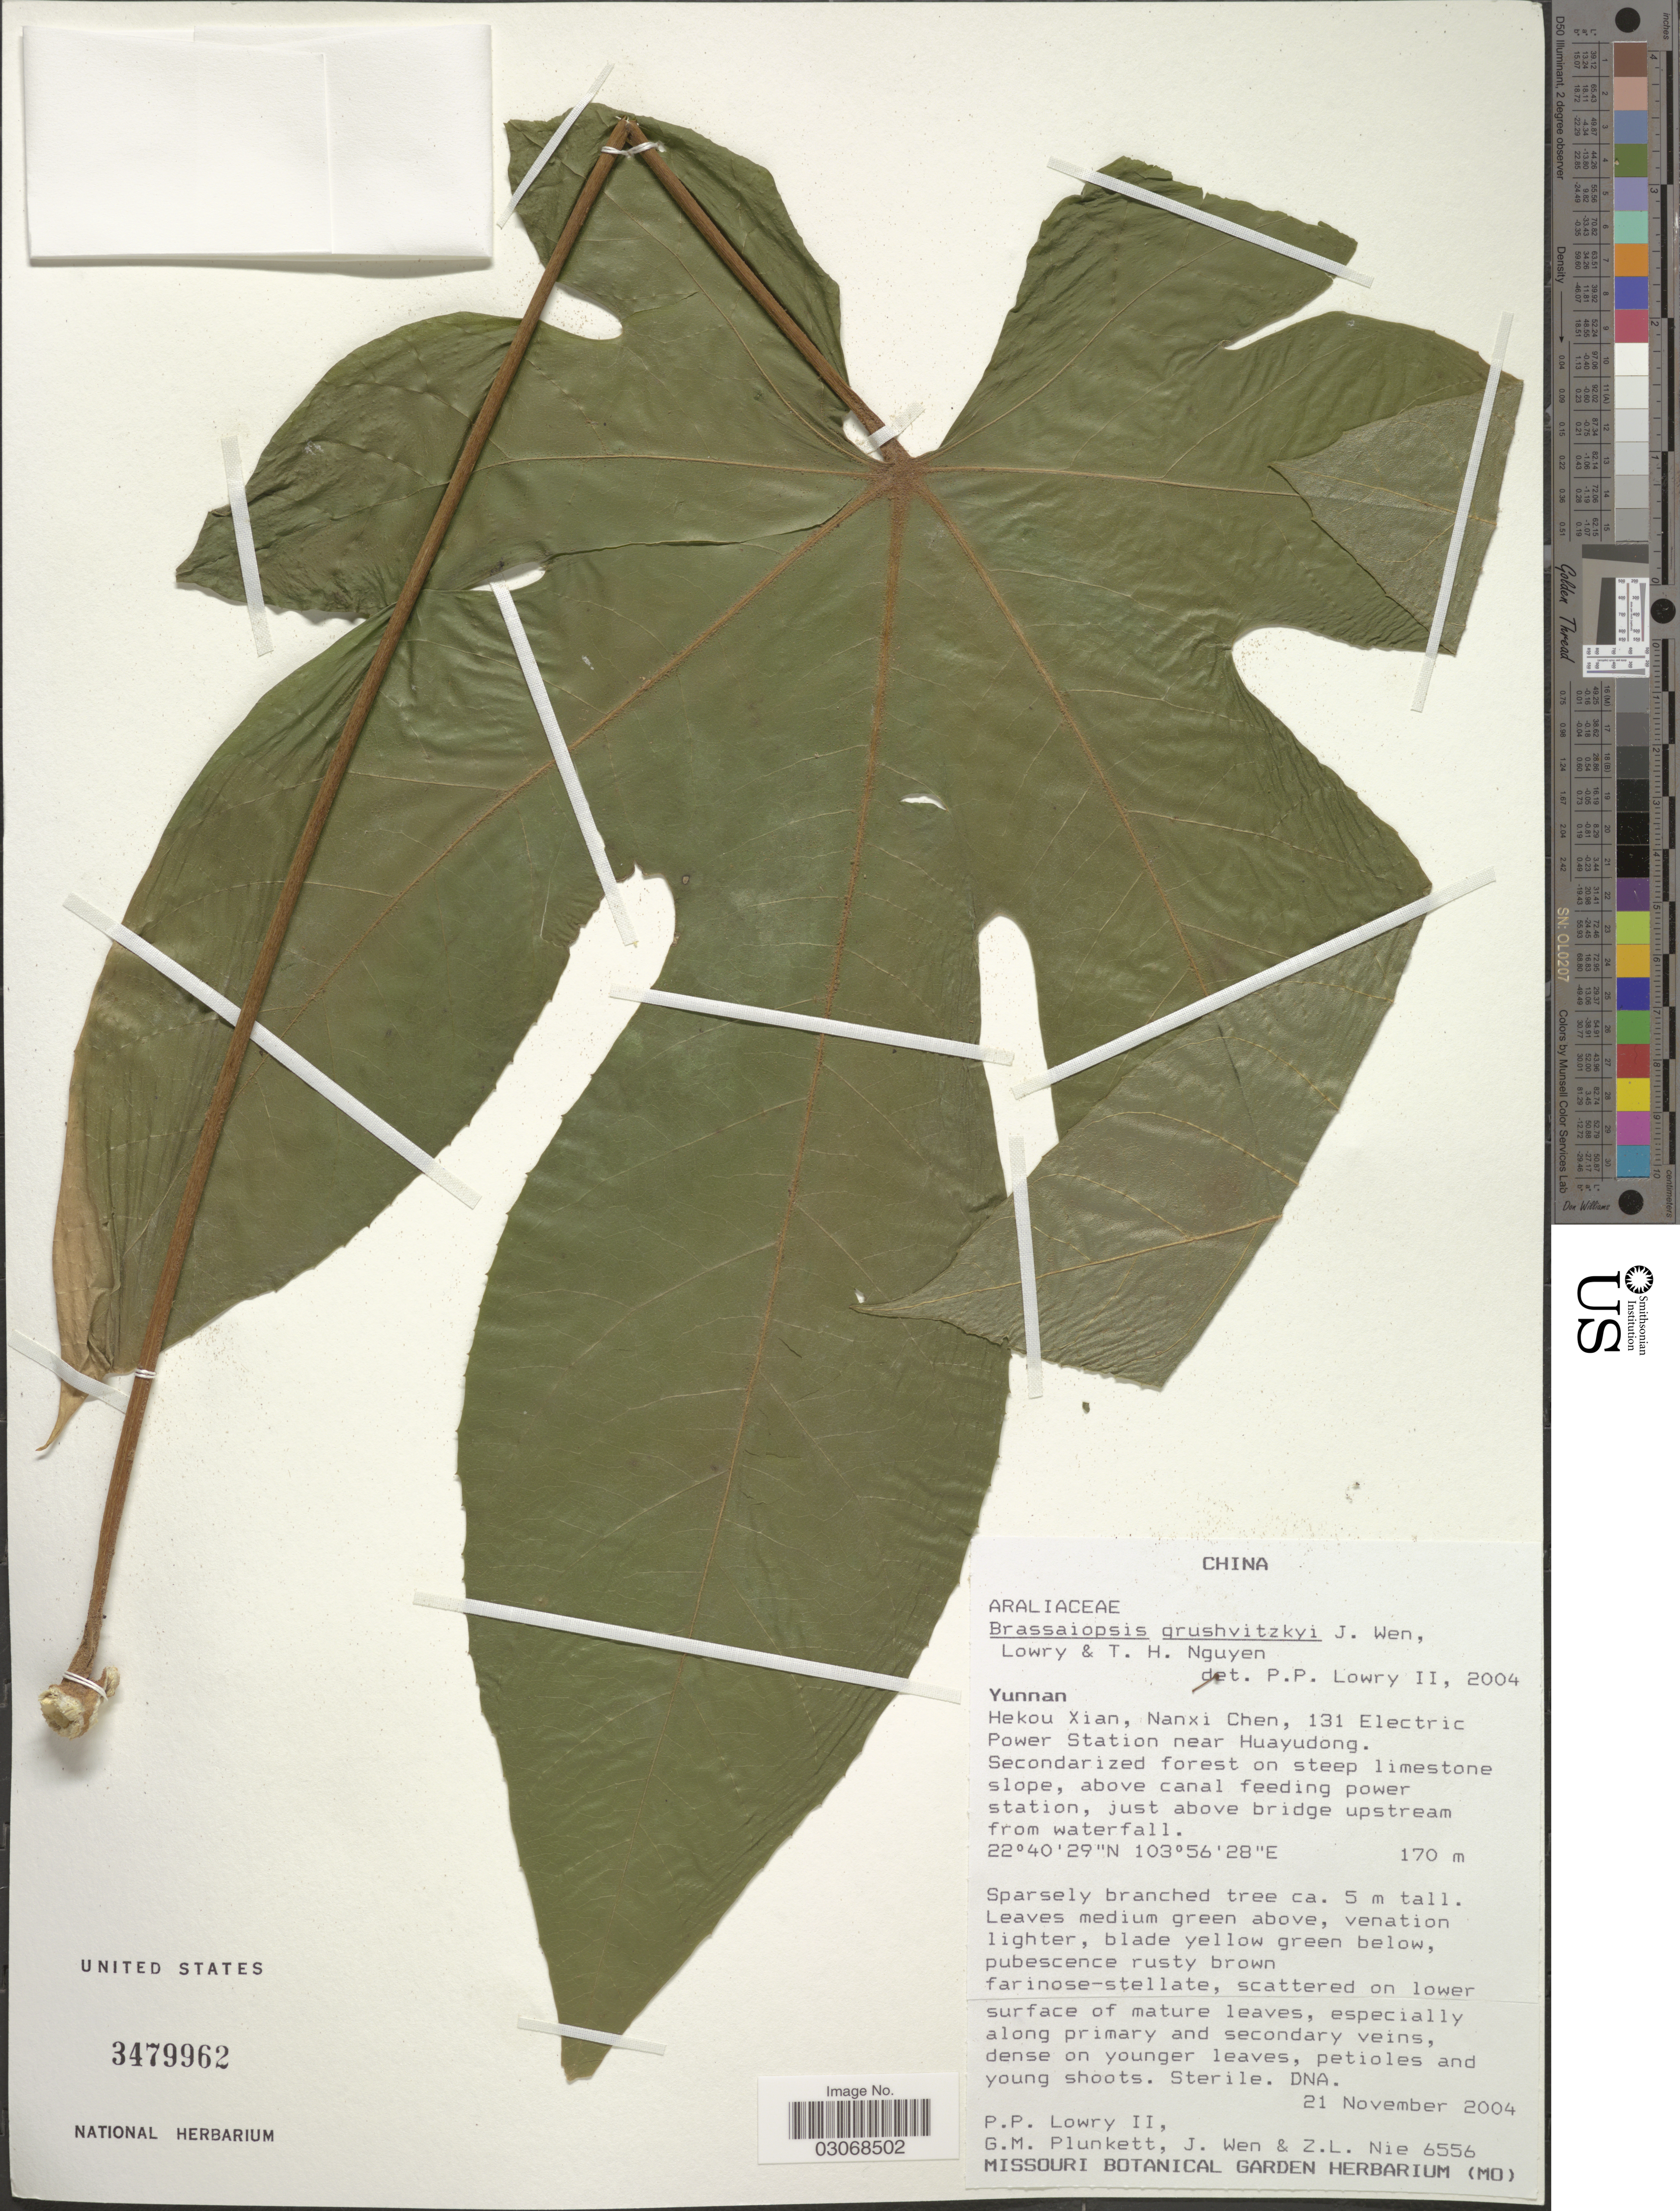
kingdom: Plantae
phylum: Tracheophyta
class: Magnoliopsida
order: Apiales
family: Araliaceae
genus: Brassaiopsis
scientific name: Brassaiopsis grushvitzkyi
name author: J. Wen et al.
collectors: P. P. Lowry, G. M. Plunkett, J. Wen & Z. Nie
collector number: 6556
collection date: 2004-11-21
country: China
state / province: Yunnan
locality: Hekou Xian, Nanxi Chen, 131 Electric Power Station near Huayudong, just above bridge upstream from waterfall.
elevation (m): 170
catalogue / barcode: US 3479962